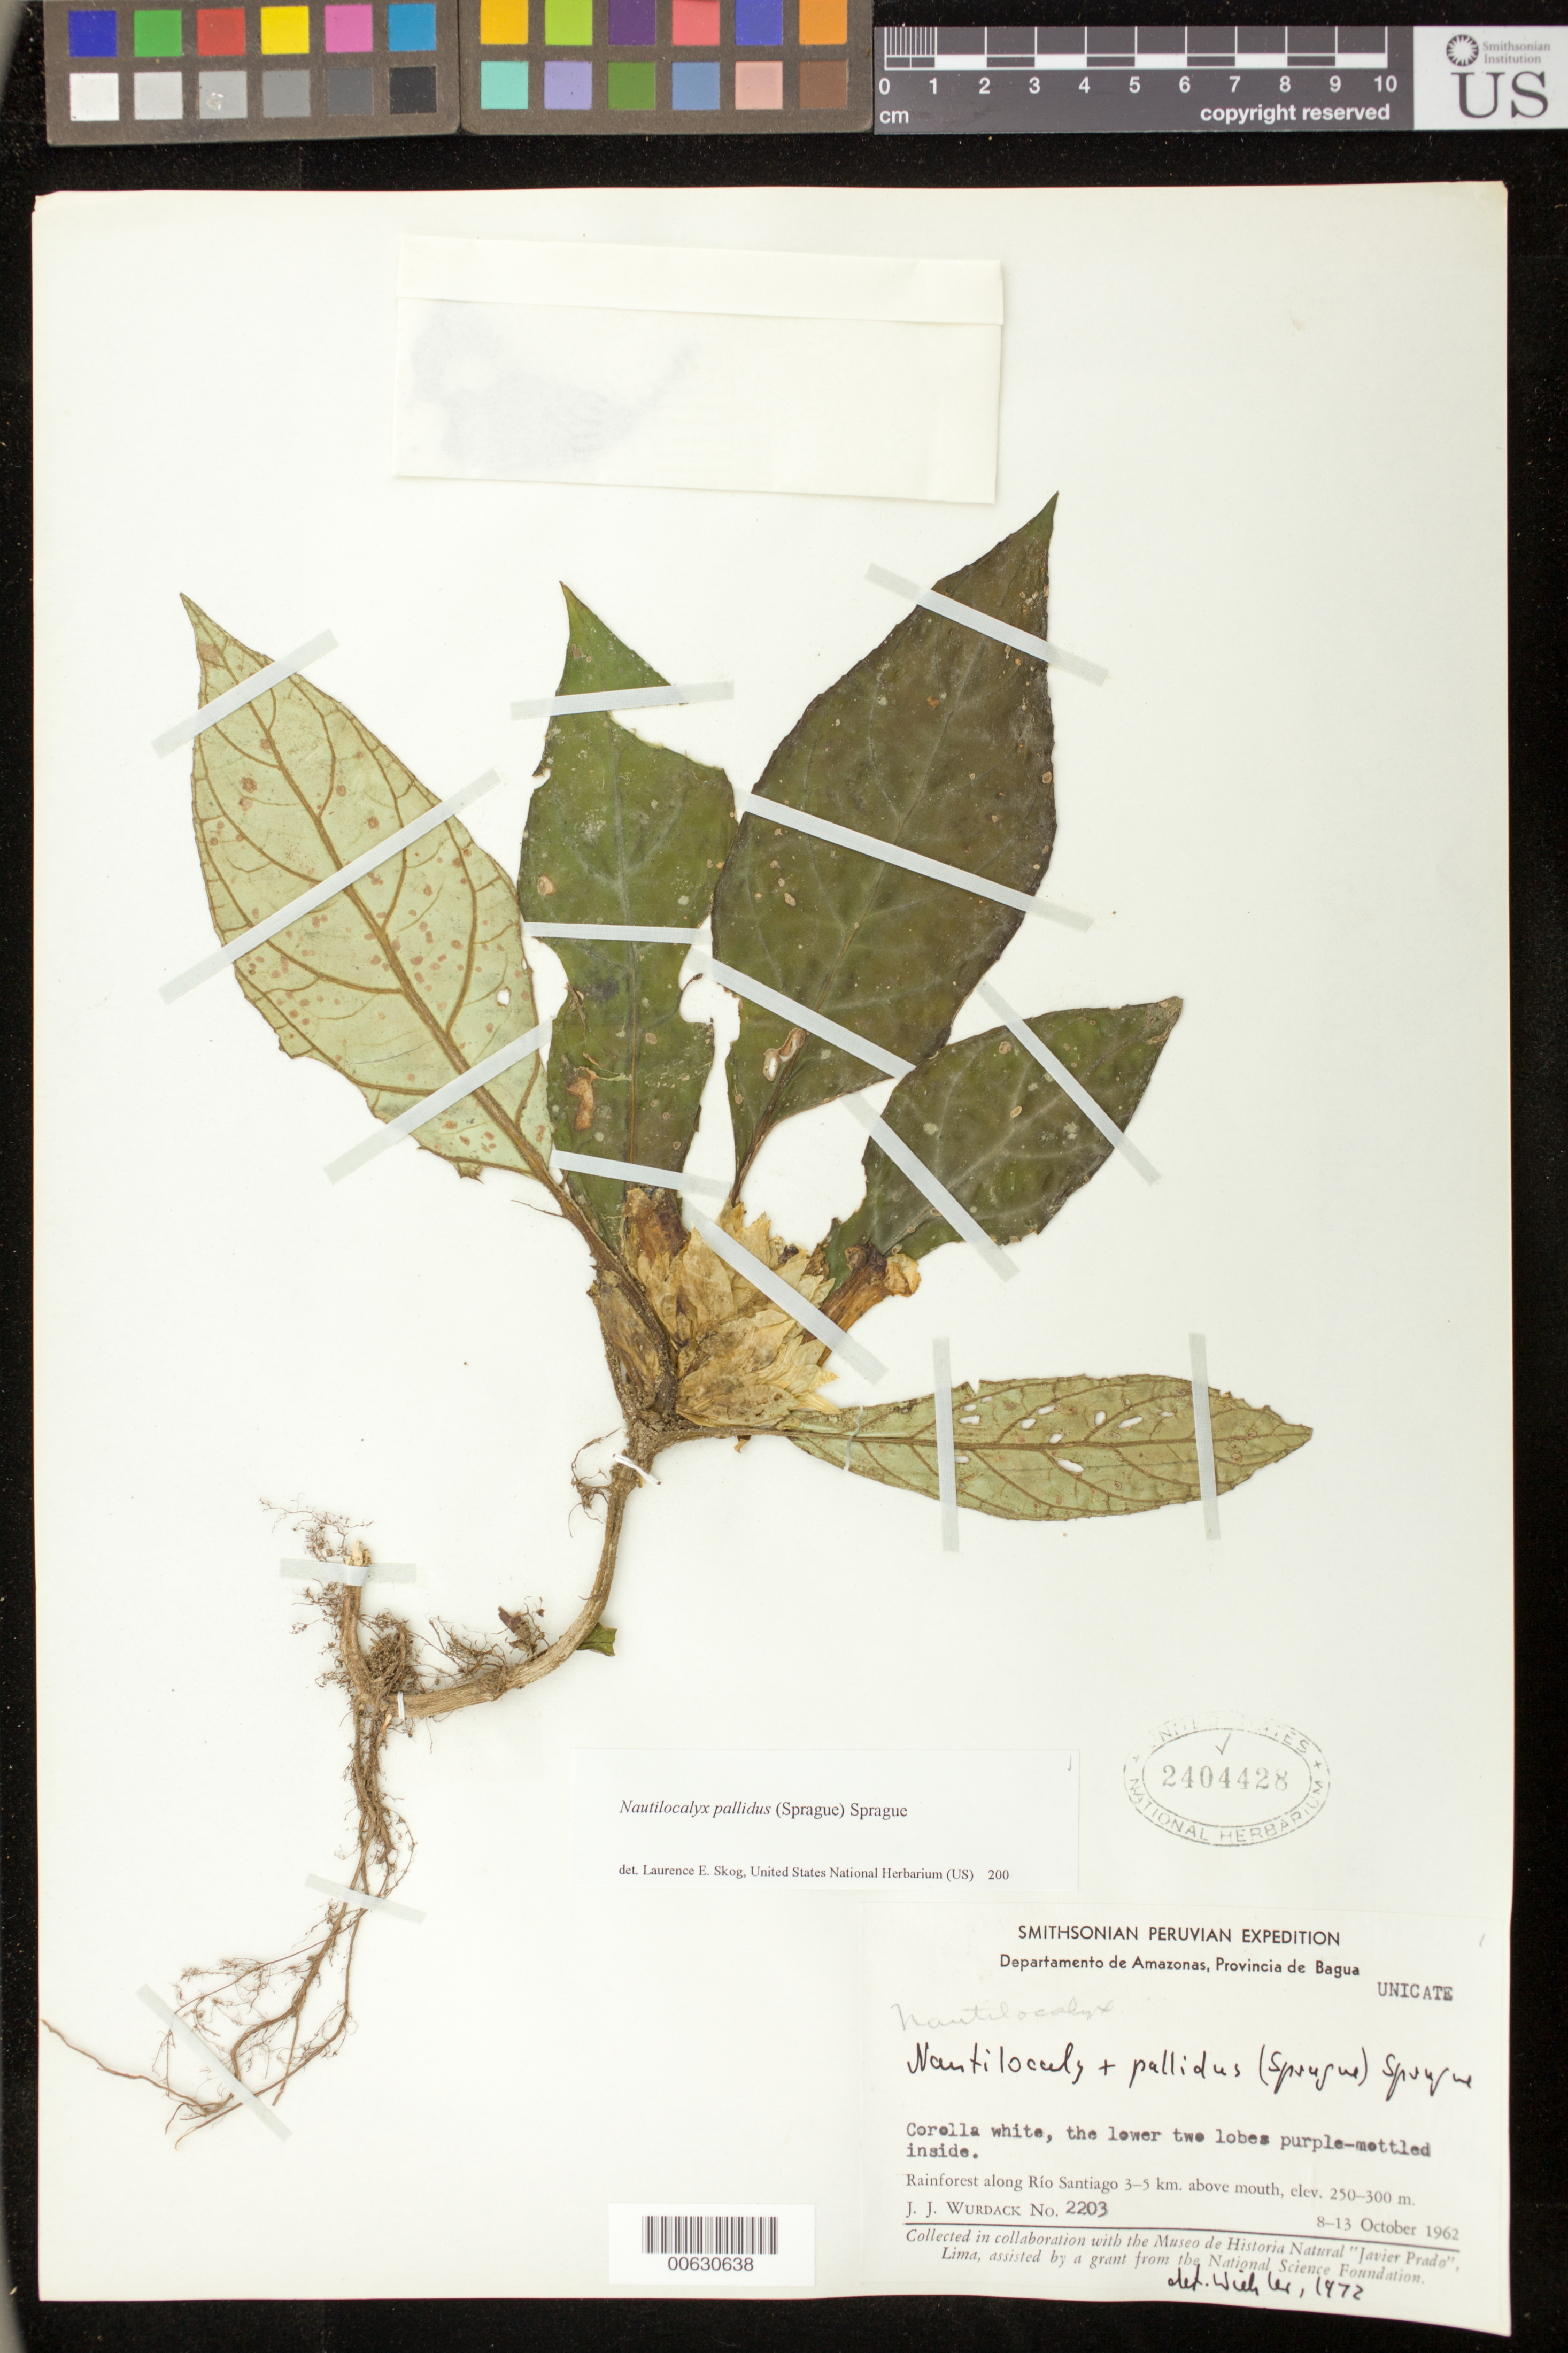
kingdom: Plantae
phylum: Tracheophyta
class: Magnoliopsida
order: Lamiales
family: Gesneriaceae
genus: Nautilocalyx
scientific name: Nautilocalyx pallidus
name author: (Sprague) C. Sprague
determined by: Skog, Laurence E.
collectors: J. J. Wurdack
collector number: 2203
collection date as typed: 8-13 Oct 1962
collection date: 1962-10-08/1962-10-13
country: Peru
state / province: Amazonas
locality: Prov. Bagua, along Río Santiago 3-5 km above mouth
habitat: Rainforest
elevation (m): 250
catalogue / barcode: US 2404428